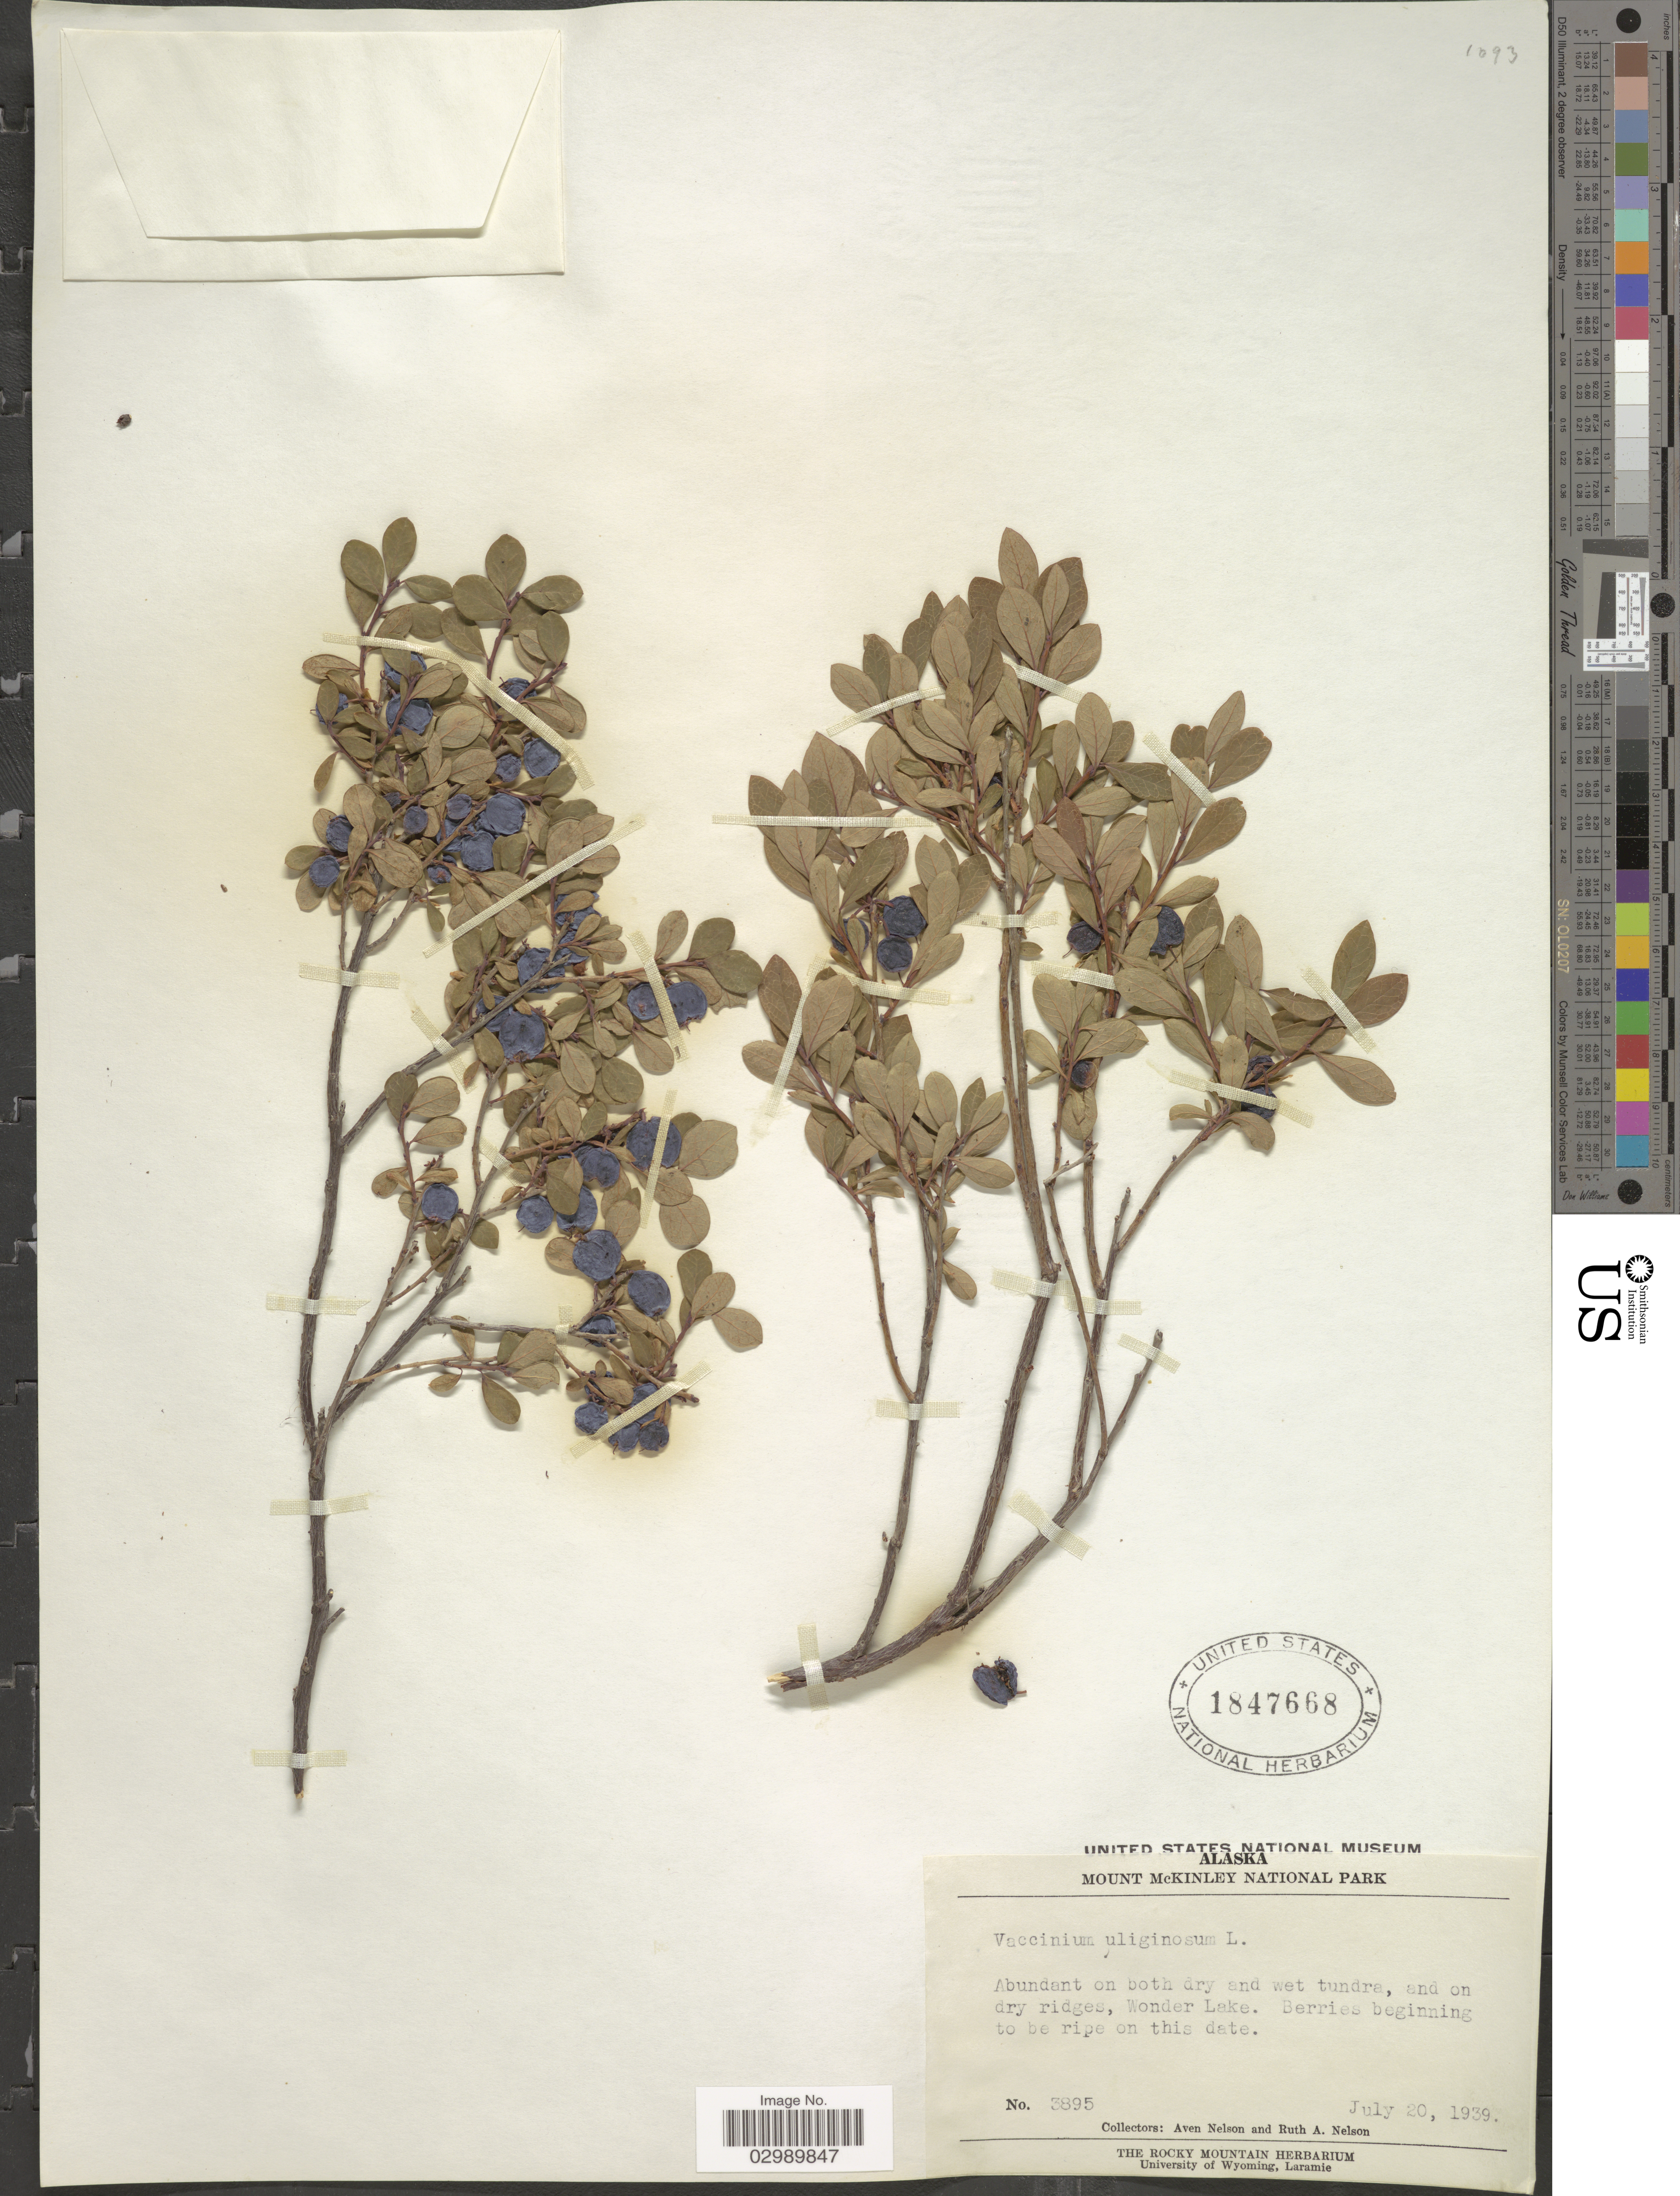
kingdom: Plantae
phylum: Tracheophyta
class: Magnoliopsida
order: Ericales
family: Ericaceae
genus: Vaccinium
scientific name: Vaccinium uliginosum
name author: L.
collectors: A. Nelson & R. A. Nelson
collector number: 3895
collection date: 1939-07-20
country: United States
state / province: Alaska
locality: Mount McKinley National Park, Wonder Lake.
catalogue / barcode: US 1847668